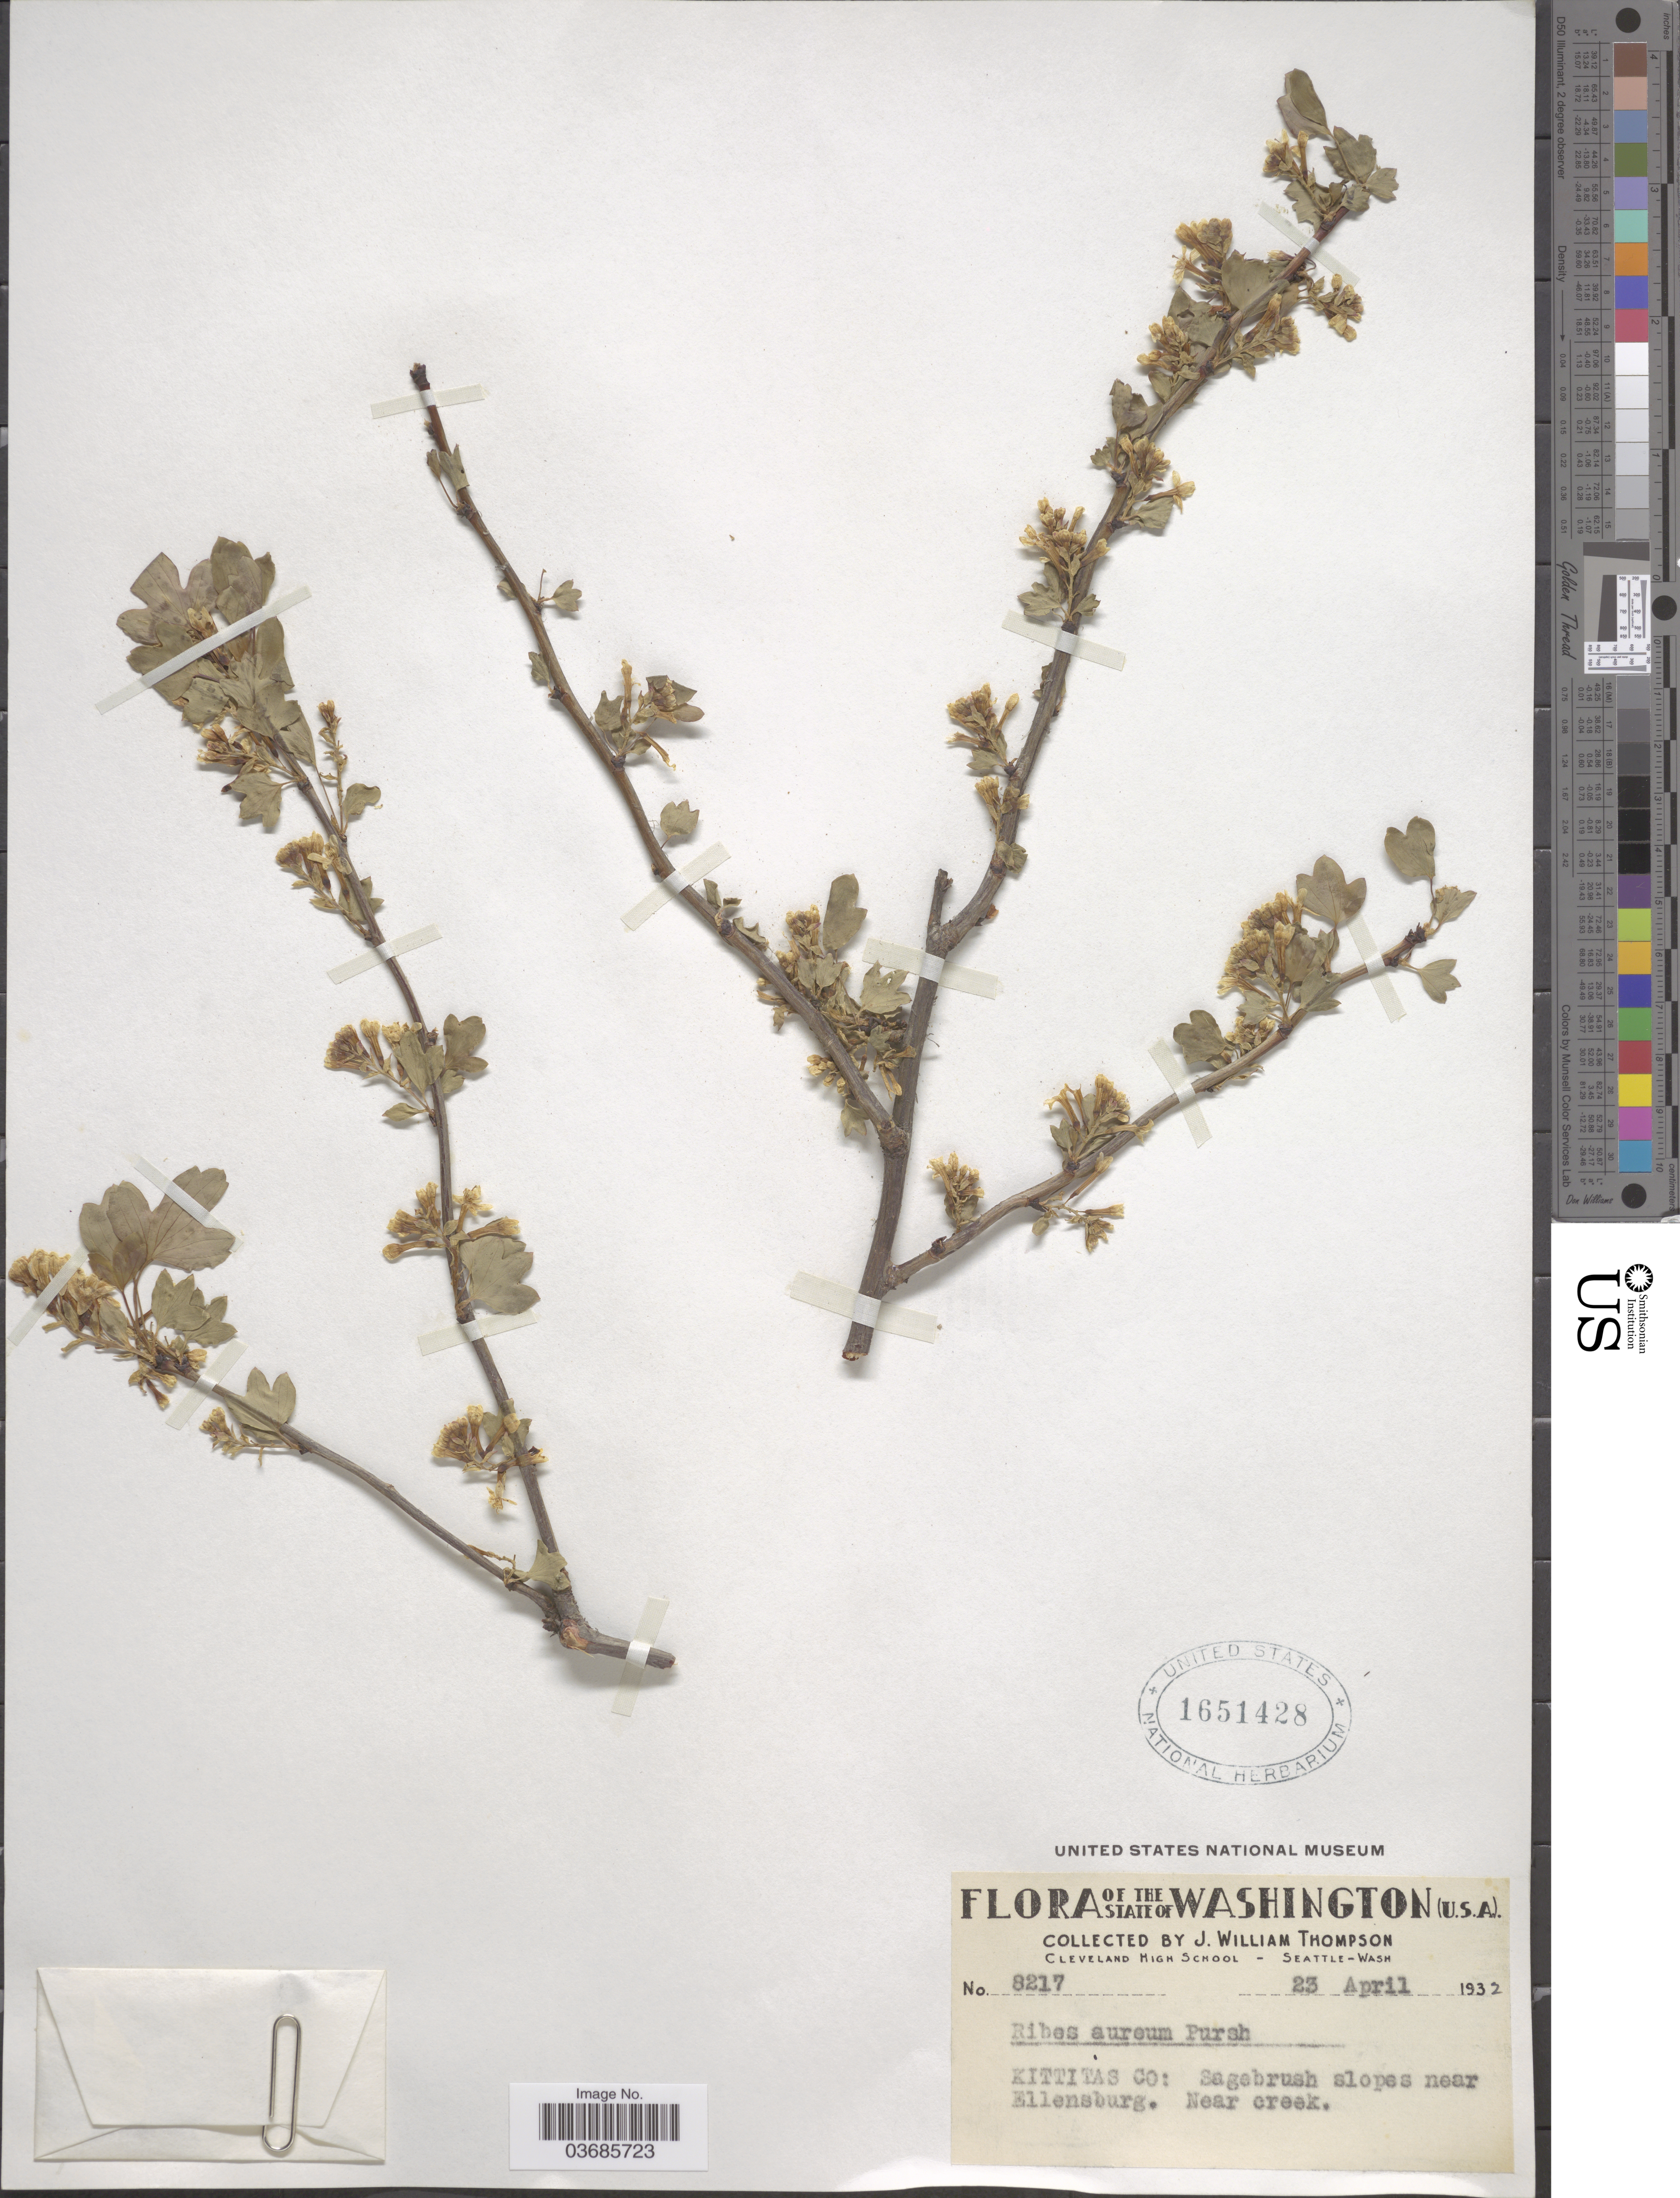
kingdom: Plantae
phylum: Tracheophyta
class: Magnoliopsida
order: Saxifragales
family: Grossulariaceae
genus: Ribes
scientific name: Ribes aureum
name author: Pursh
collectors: J. W. Thompson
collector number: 8217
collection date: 1932-04-23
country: United States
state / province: Washington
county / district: Kittitas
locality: Kittitas Co: Sagebrush slopes near Ellensburg.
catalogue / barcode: US 1651428